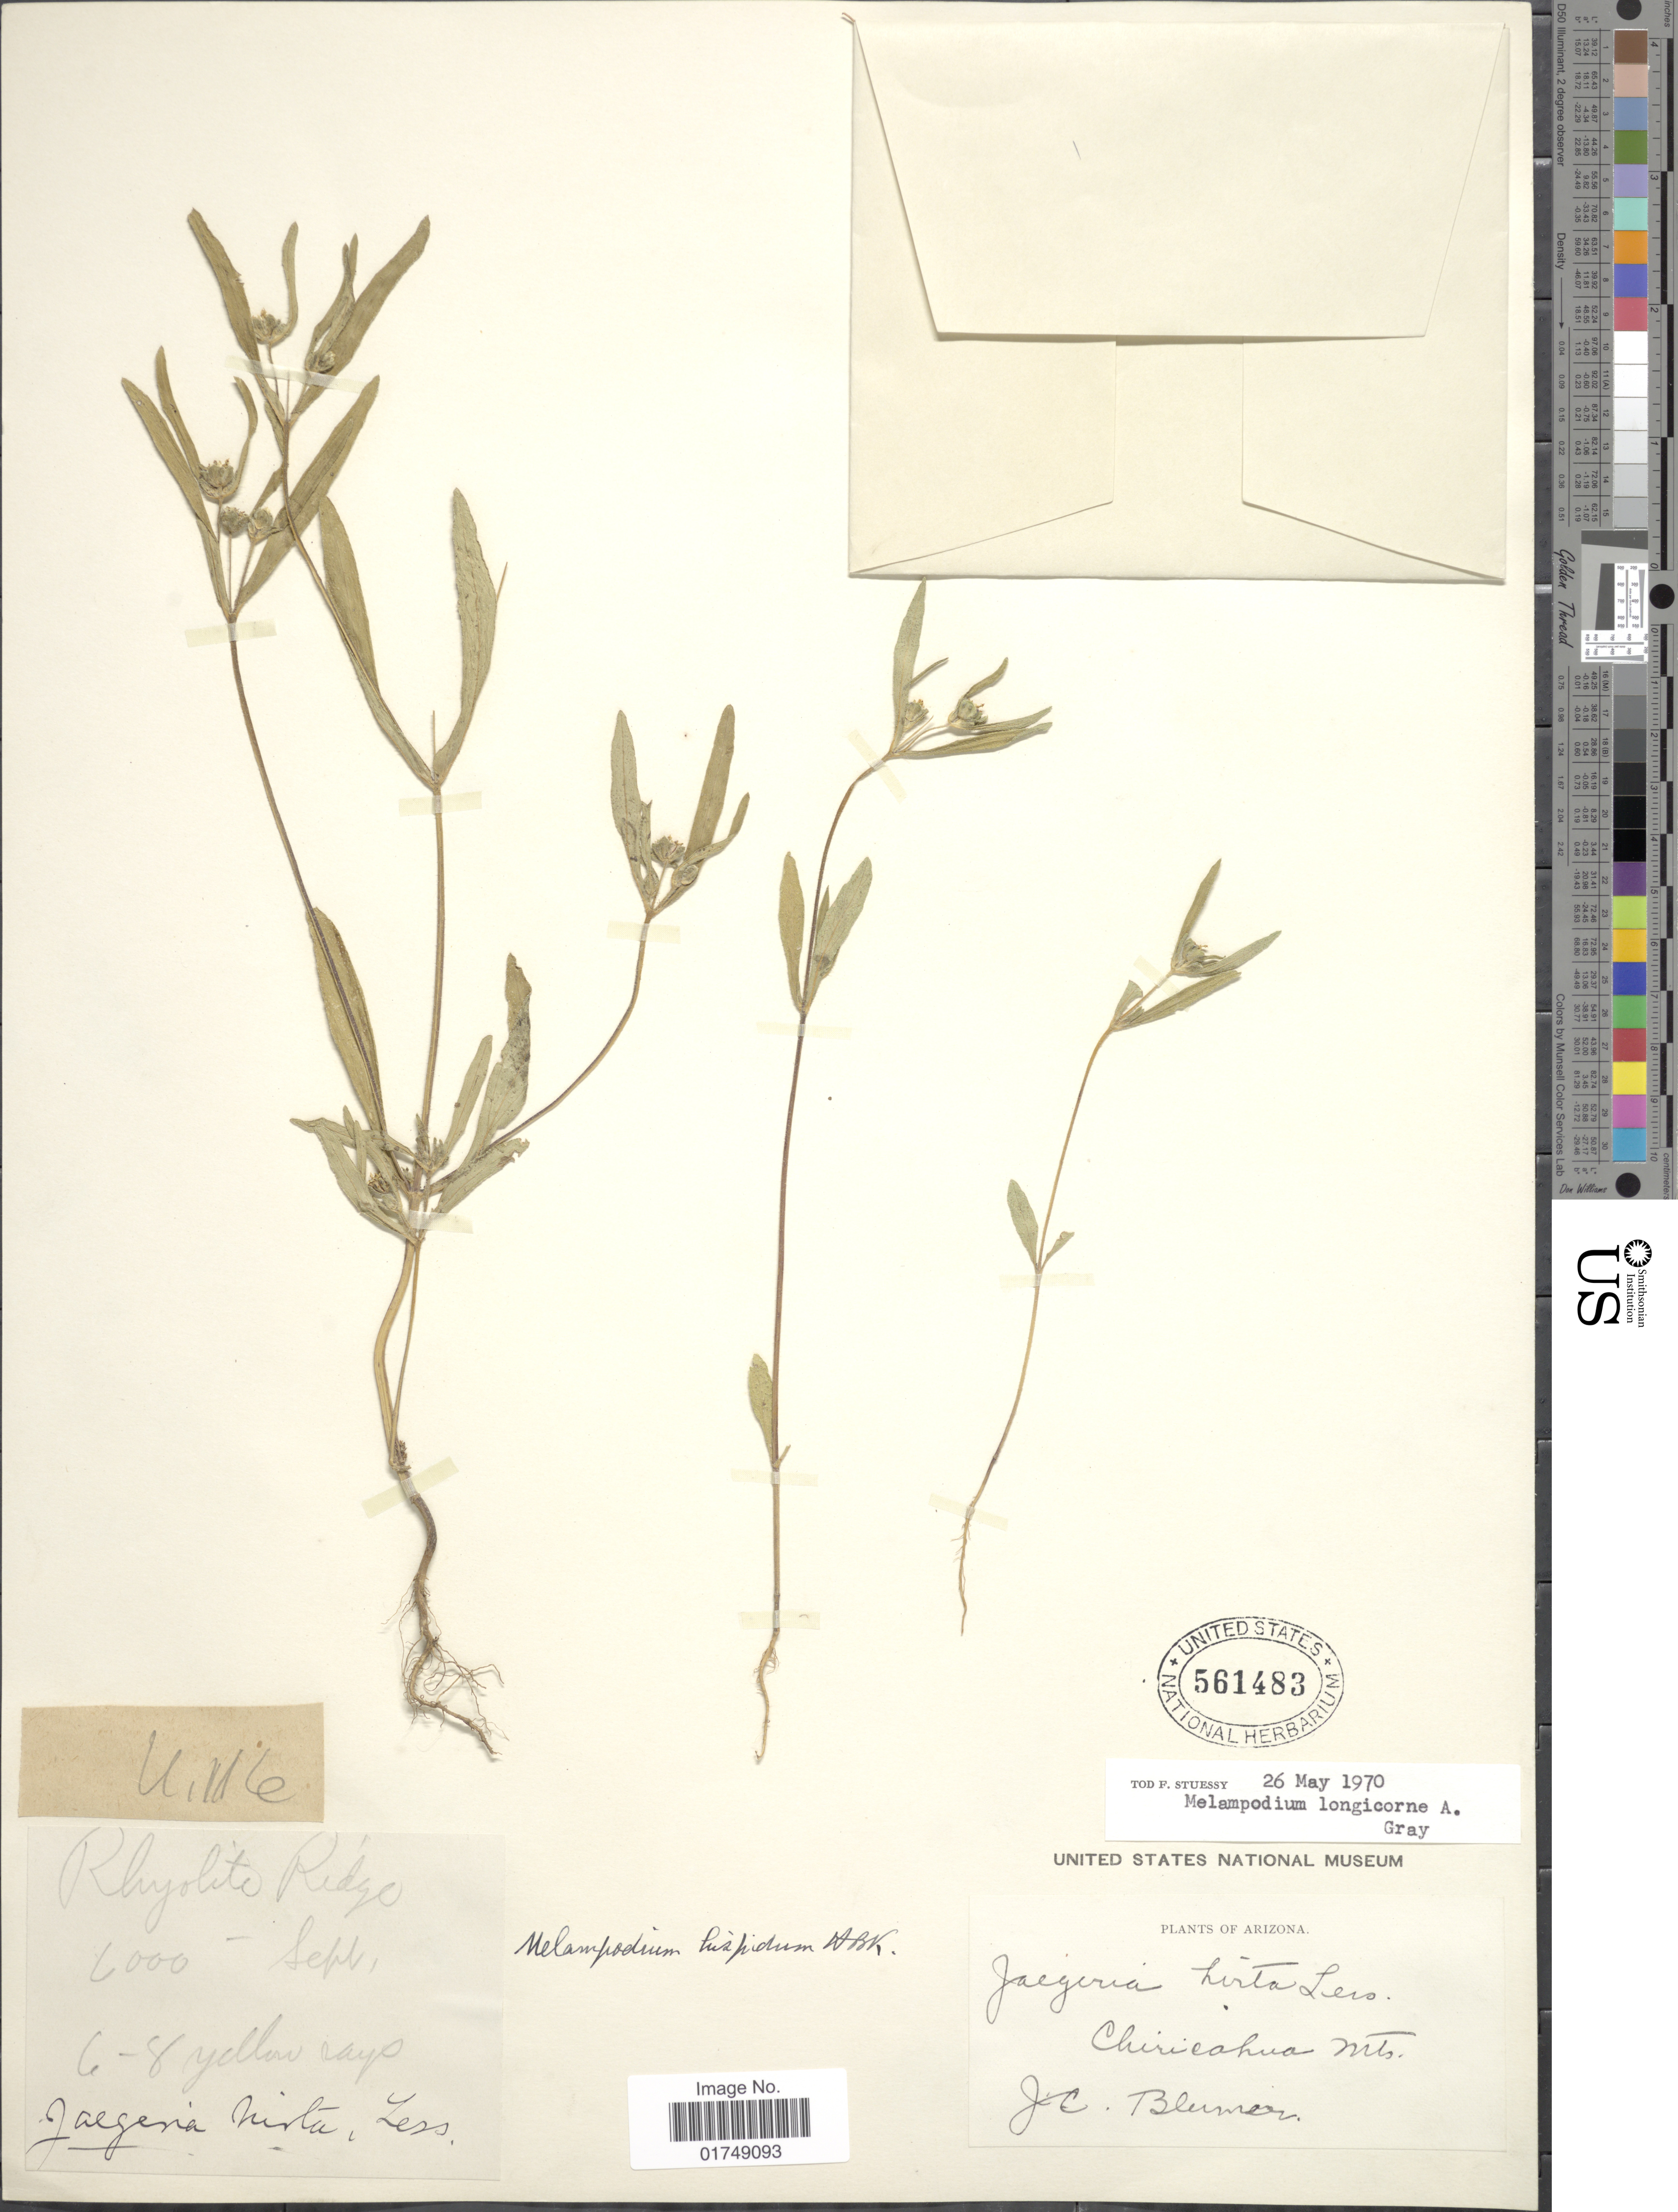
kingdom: Plantae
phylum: Tracheophyta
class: Magnoliopsida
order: Asterales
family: Asteraceae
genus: Melampodium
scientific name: Melampodium longicorne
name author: A. Gray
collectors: J. C. Blumer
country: United States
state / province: Arizona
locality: Chiricahua Mts., Rhyolite Ridge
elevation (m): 1829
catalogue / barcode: US 561483